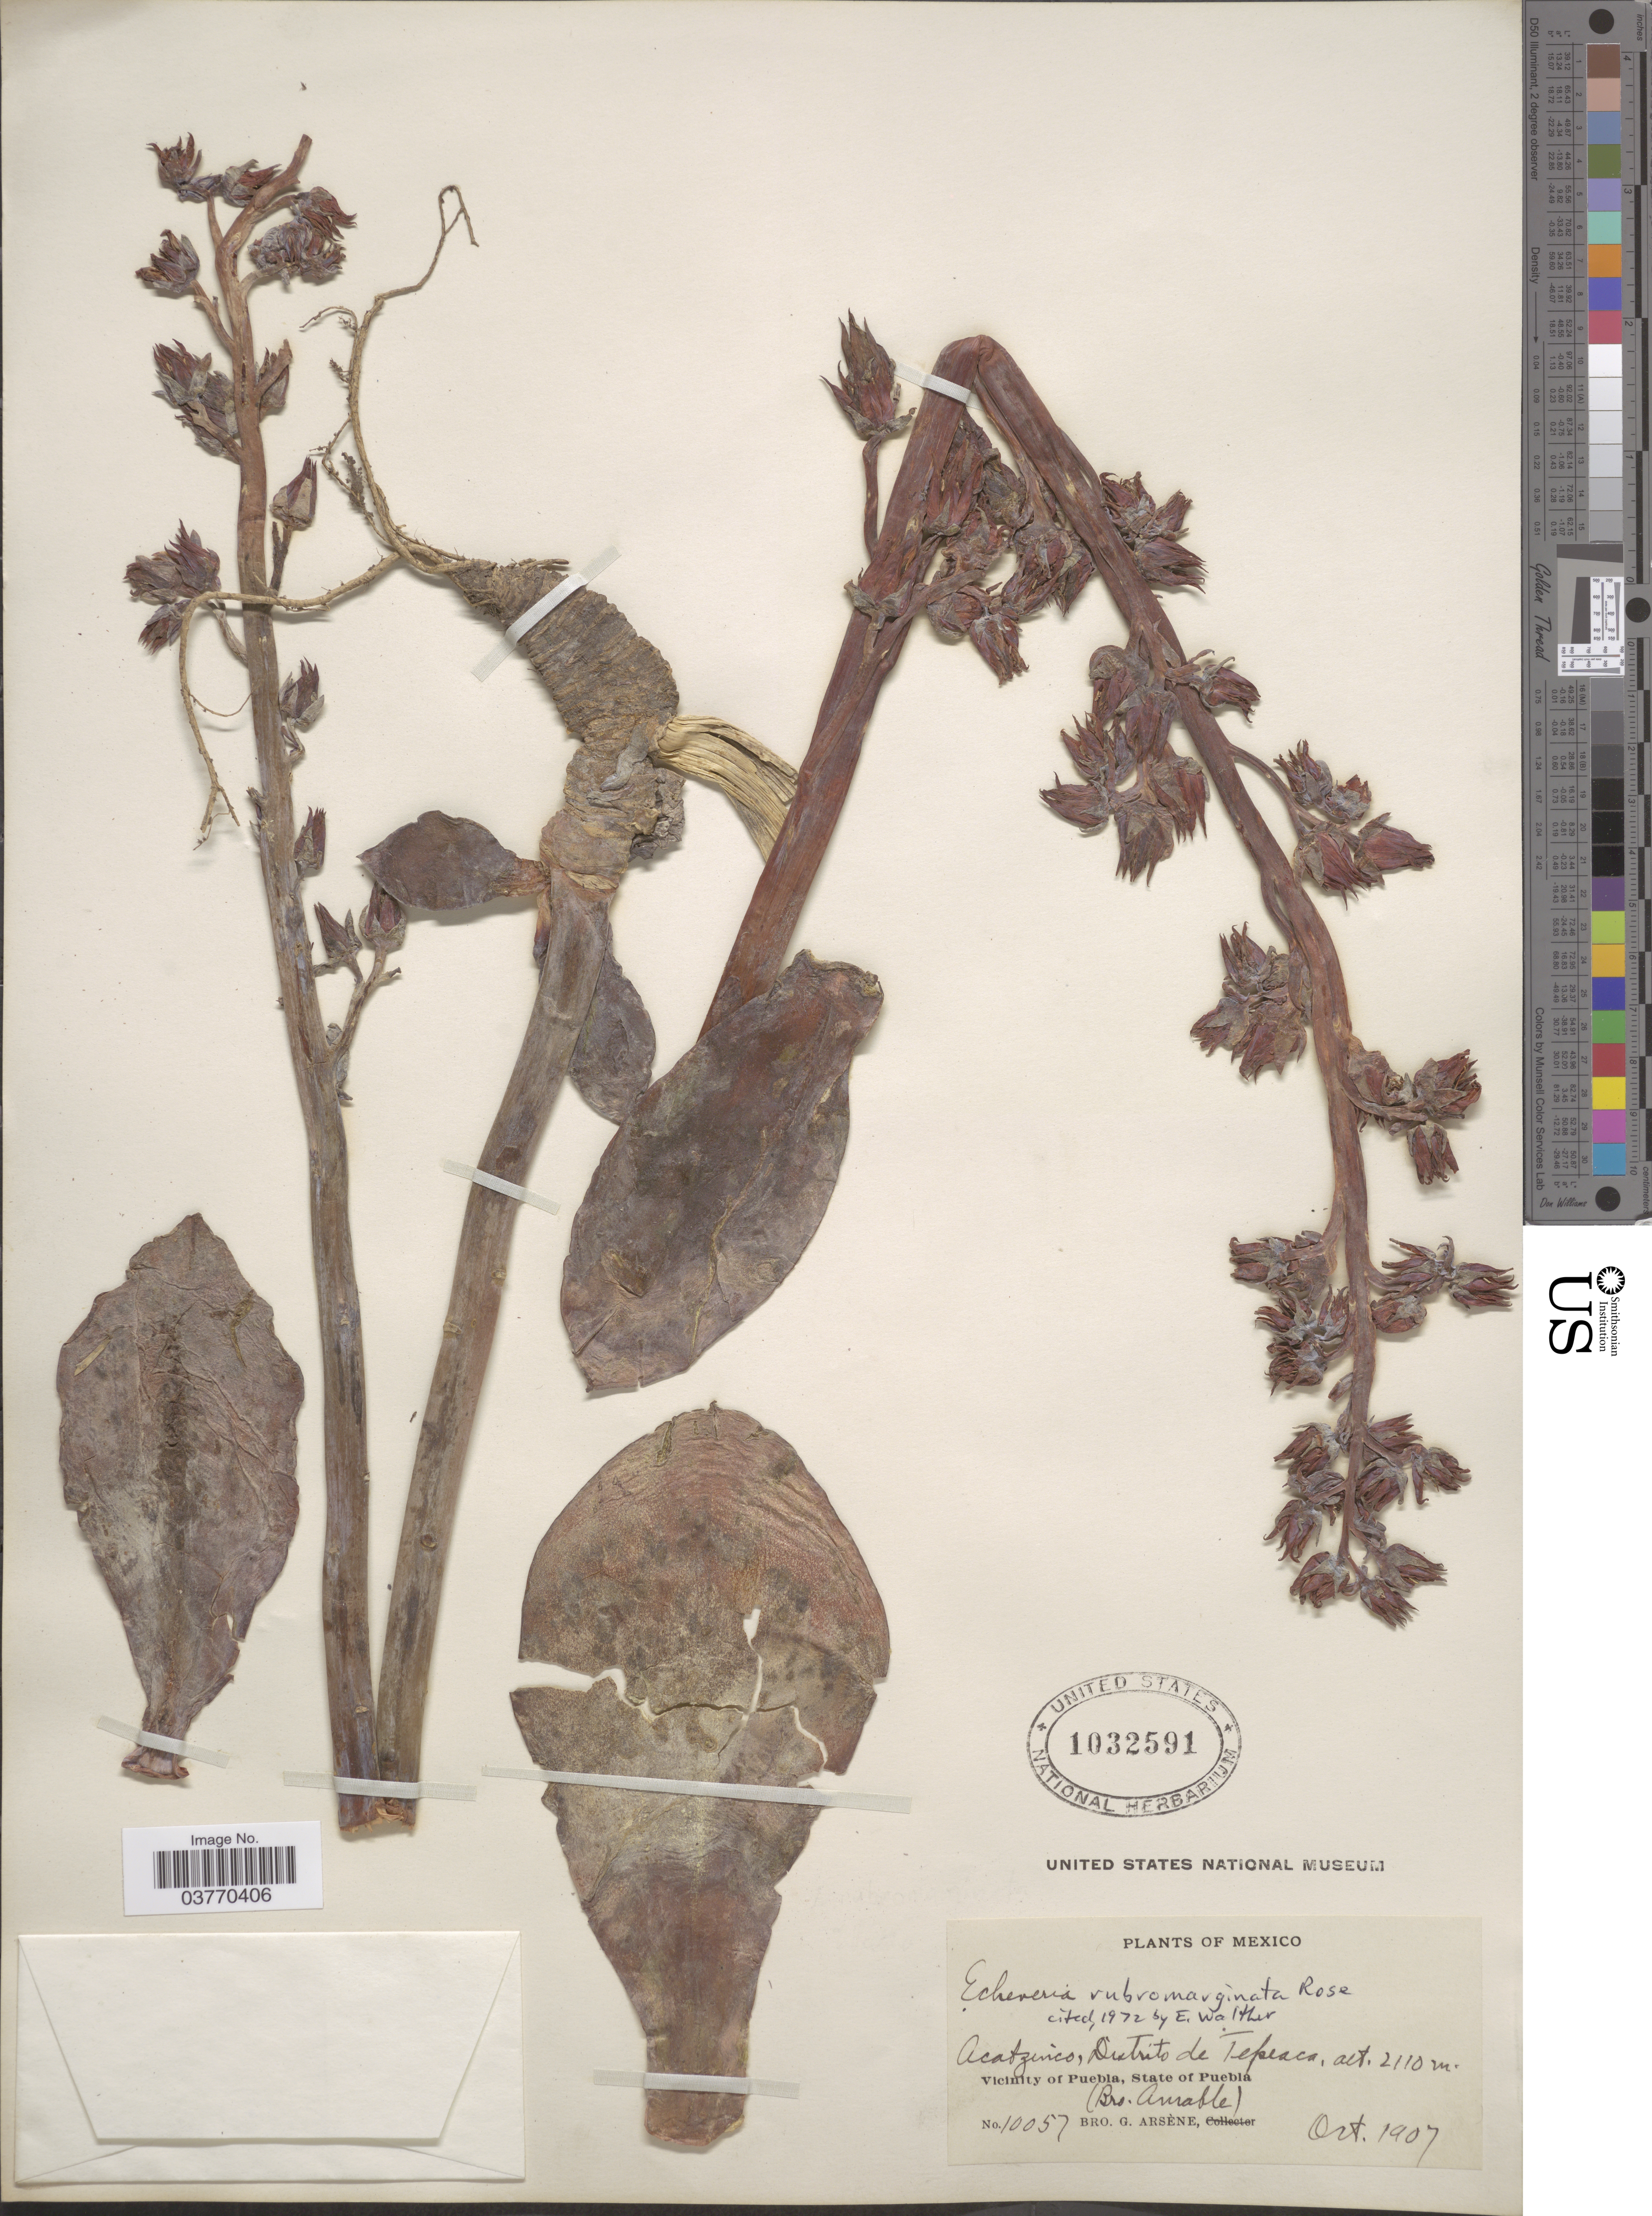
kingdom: Plantae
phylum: Tracheophyta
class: Magnoliopsida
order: Saxifragales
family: Crassulaceae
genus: Echeveria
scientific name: Echeveria rubromarginata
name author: Rose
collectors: Bro. G. Arsène & B. Amable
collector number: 10057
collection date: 1907-10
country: Mexico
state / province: Puebla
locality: Acatzinco, Distrito de Tepeaca. Vicinity of Puebla.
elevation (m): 2110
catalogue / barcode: US 1032591